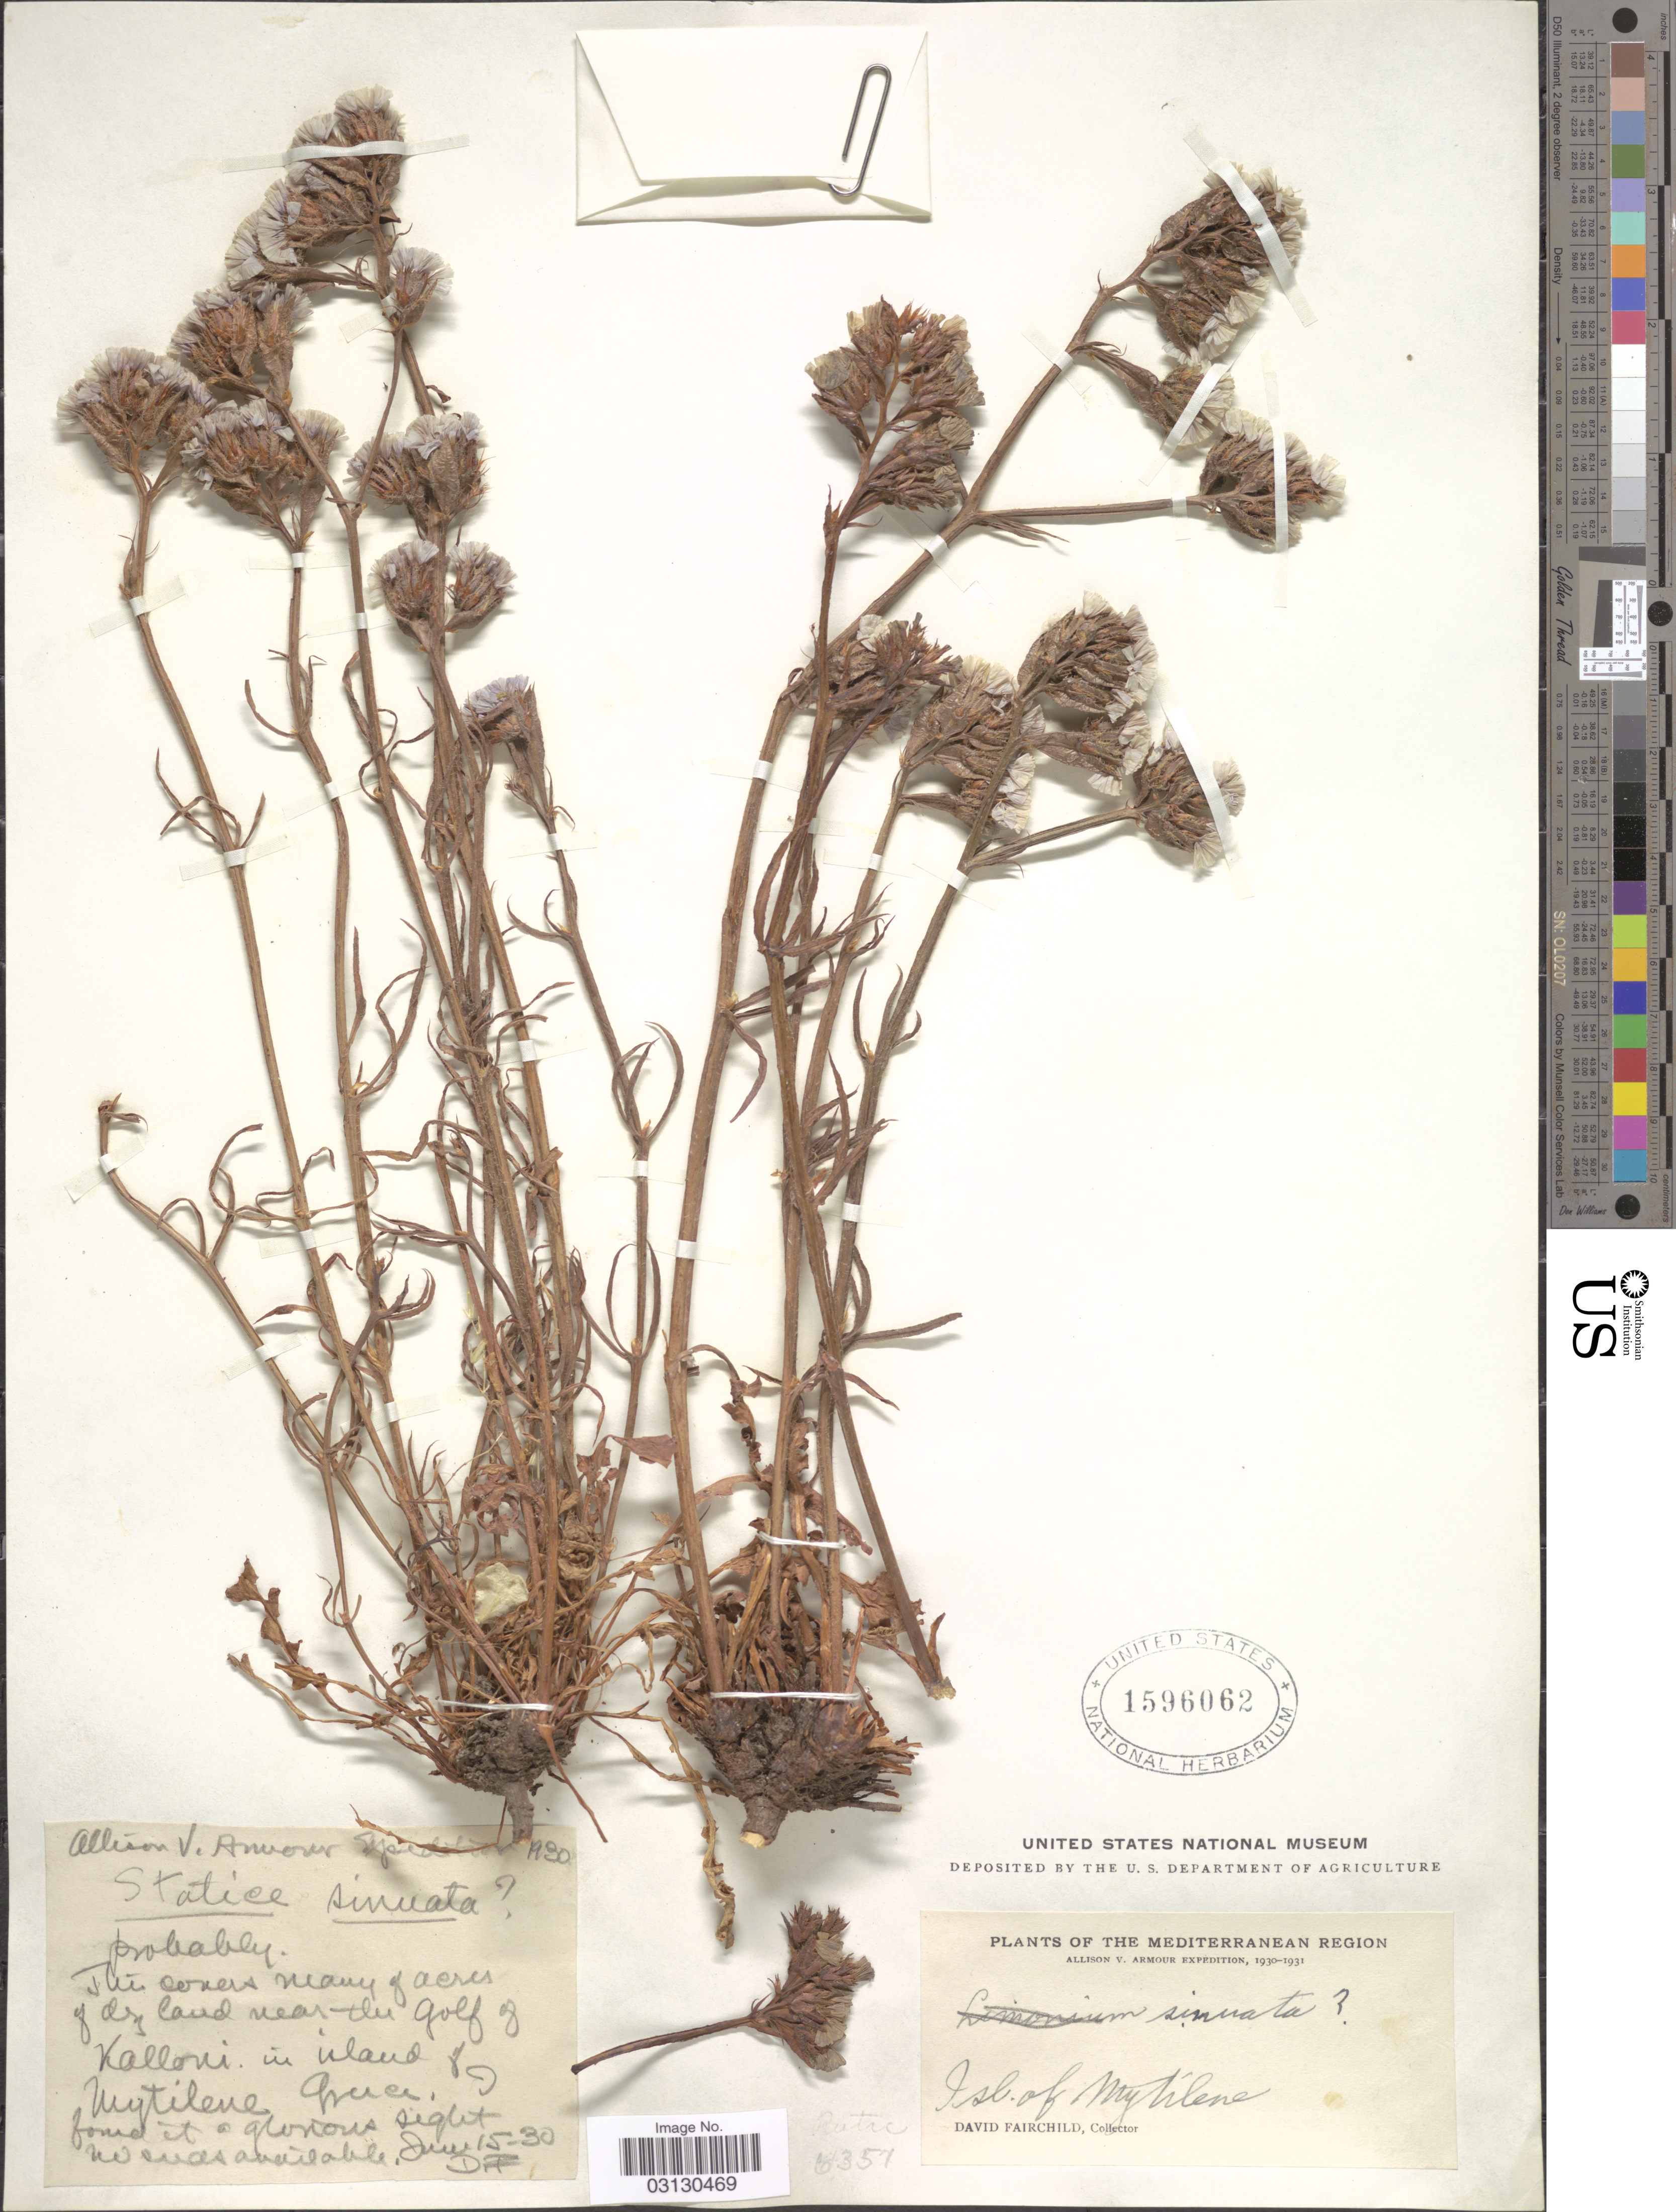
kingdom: Plantae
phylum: Tracheophyta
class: Magnoliopsida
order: Caryophyllales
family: Plumbaginaceae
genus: Limonium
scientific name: Limonium sinuatum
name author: (L.) Mill.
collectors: D. Fairchild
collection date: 1930-06-15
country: Greece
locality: Mediterrean Region. Near the Golf of Kalloni in island of Mytilene.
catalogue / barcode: US 1596062